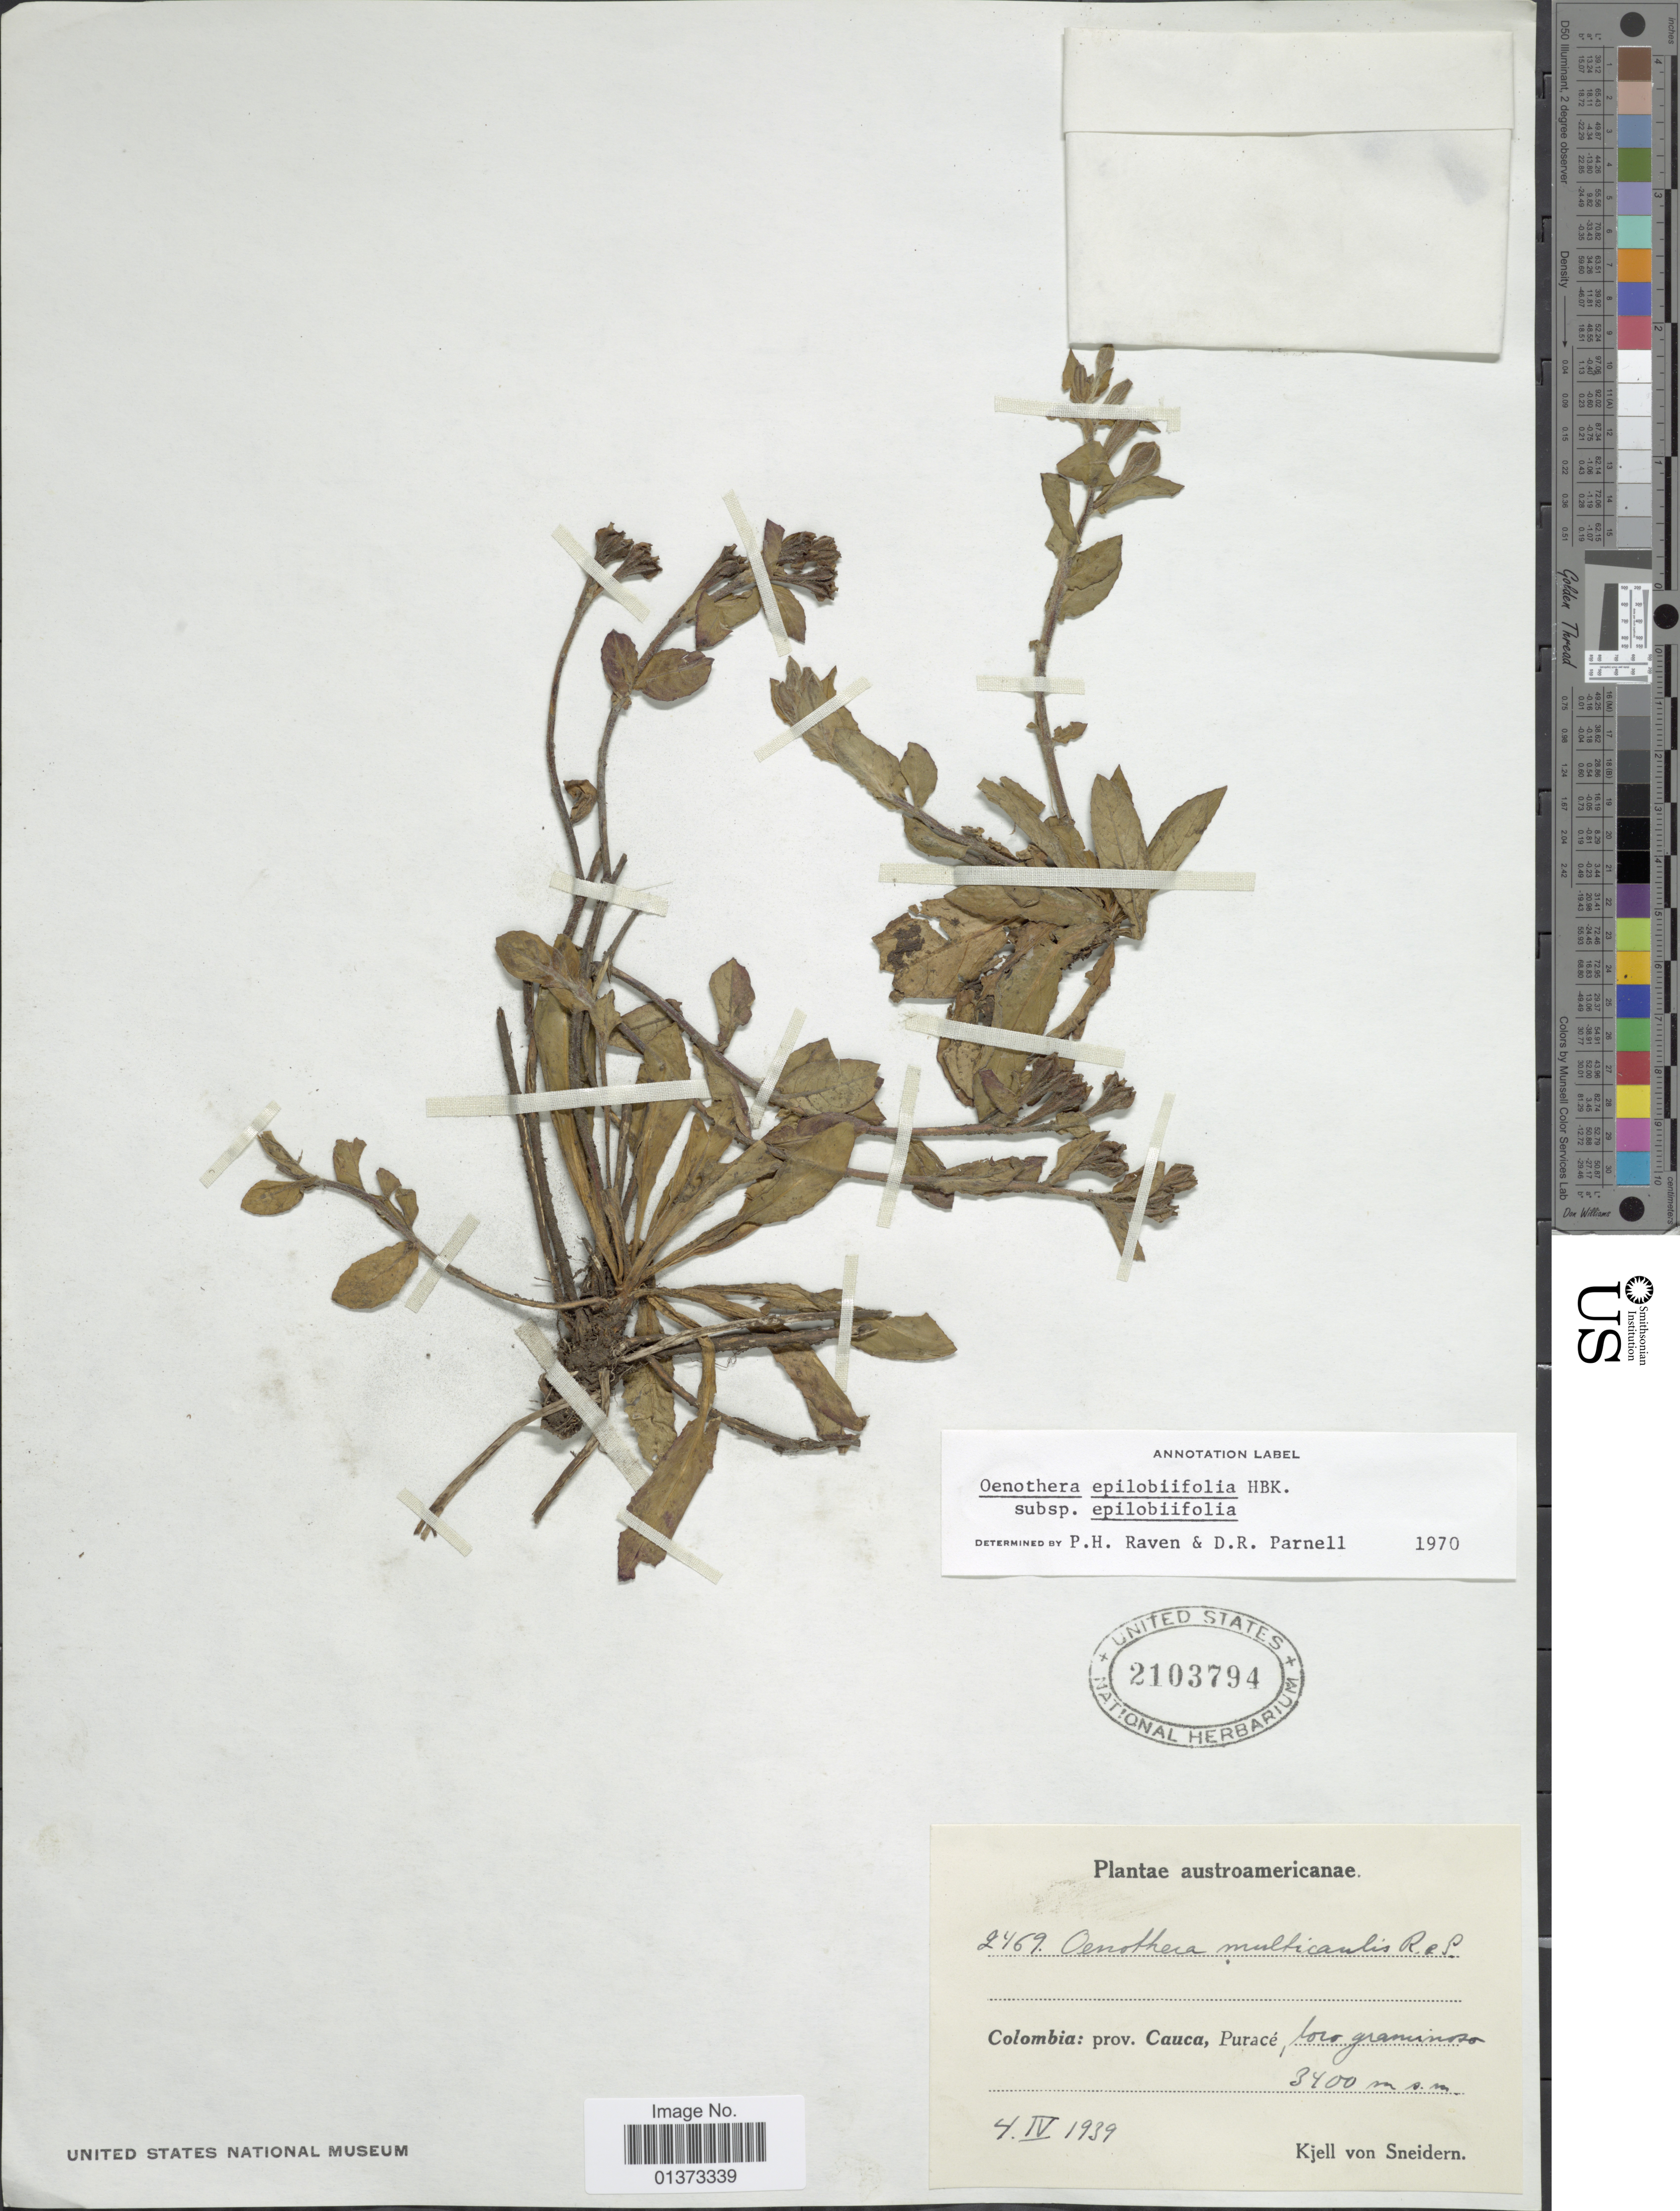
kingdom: Plantae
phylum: Tracheophyta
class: Magnoliopsida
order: Myrtales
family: Onagraceae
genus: Oenothera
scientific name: Oenothera epilobiifolia subsp. epilobiifolia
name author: Kunth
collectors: K. von Sneidern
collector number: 2469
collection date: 1939-04-04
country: Colombia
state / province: Cauca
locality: Puracé, loco graminoso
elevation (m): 3400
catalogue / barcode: US 2103794